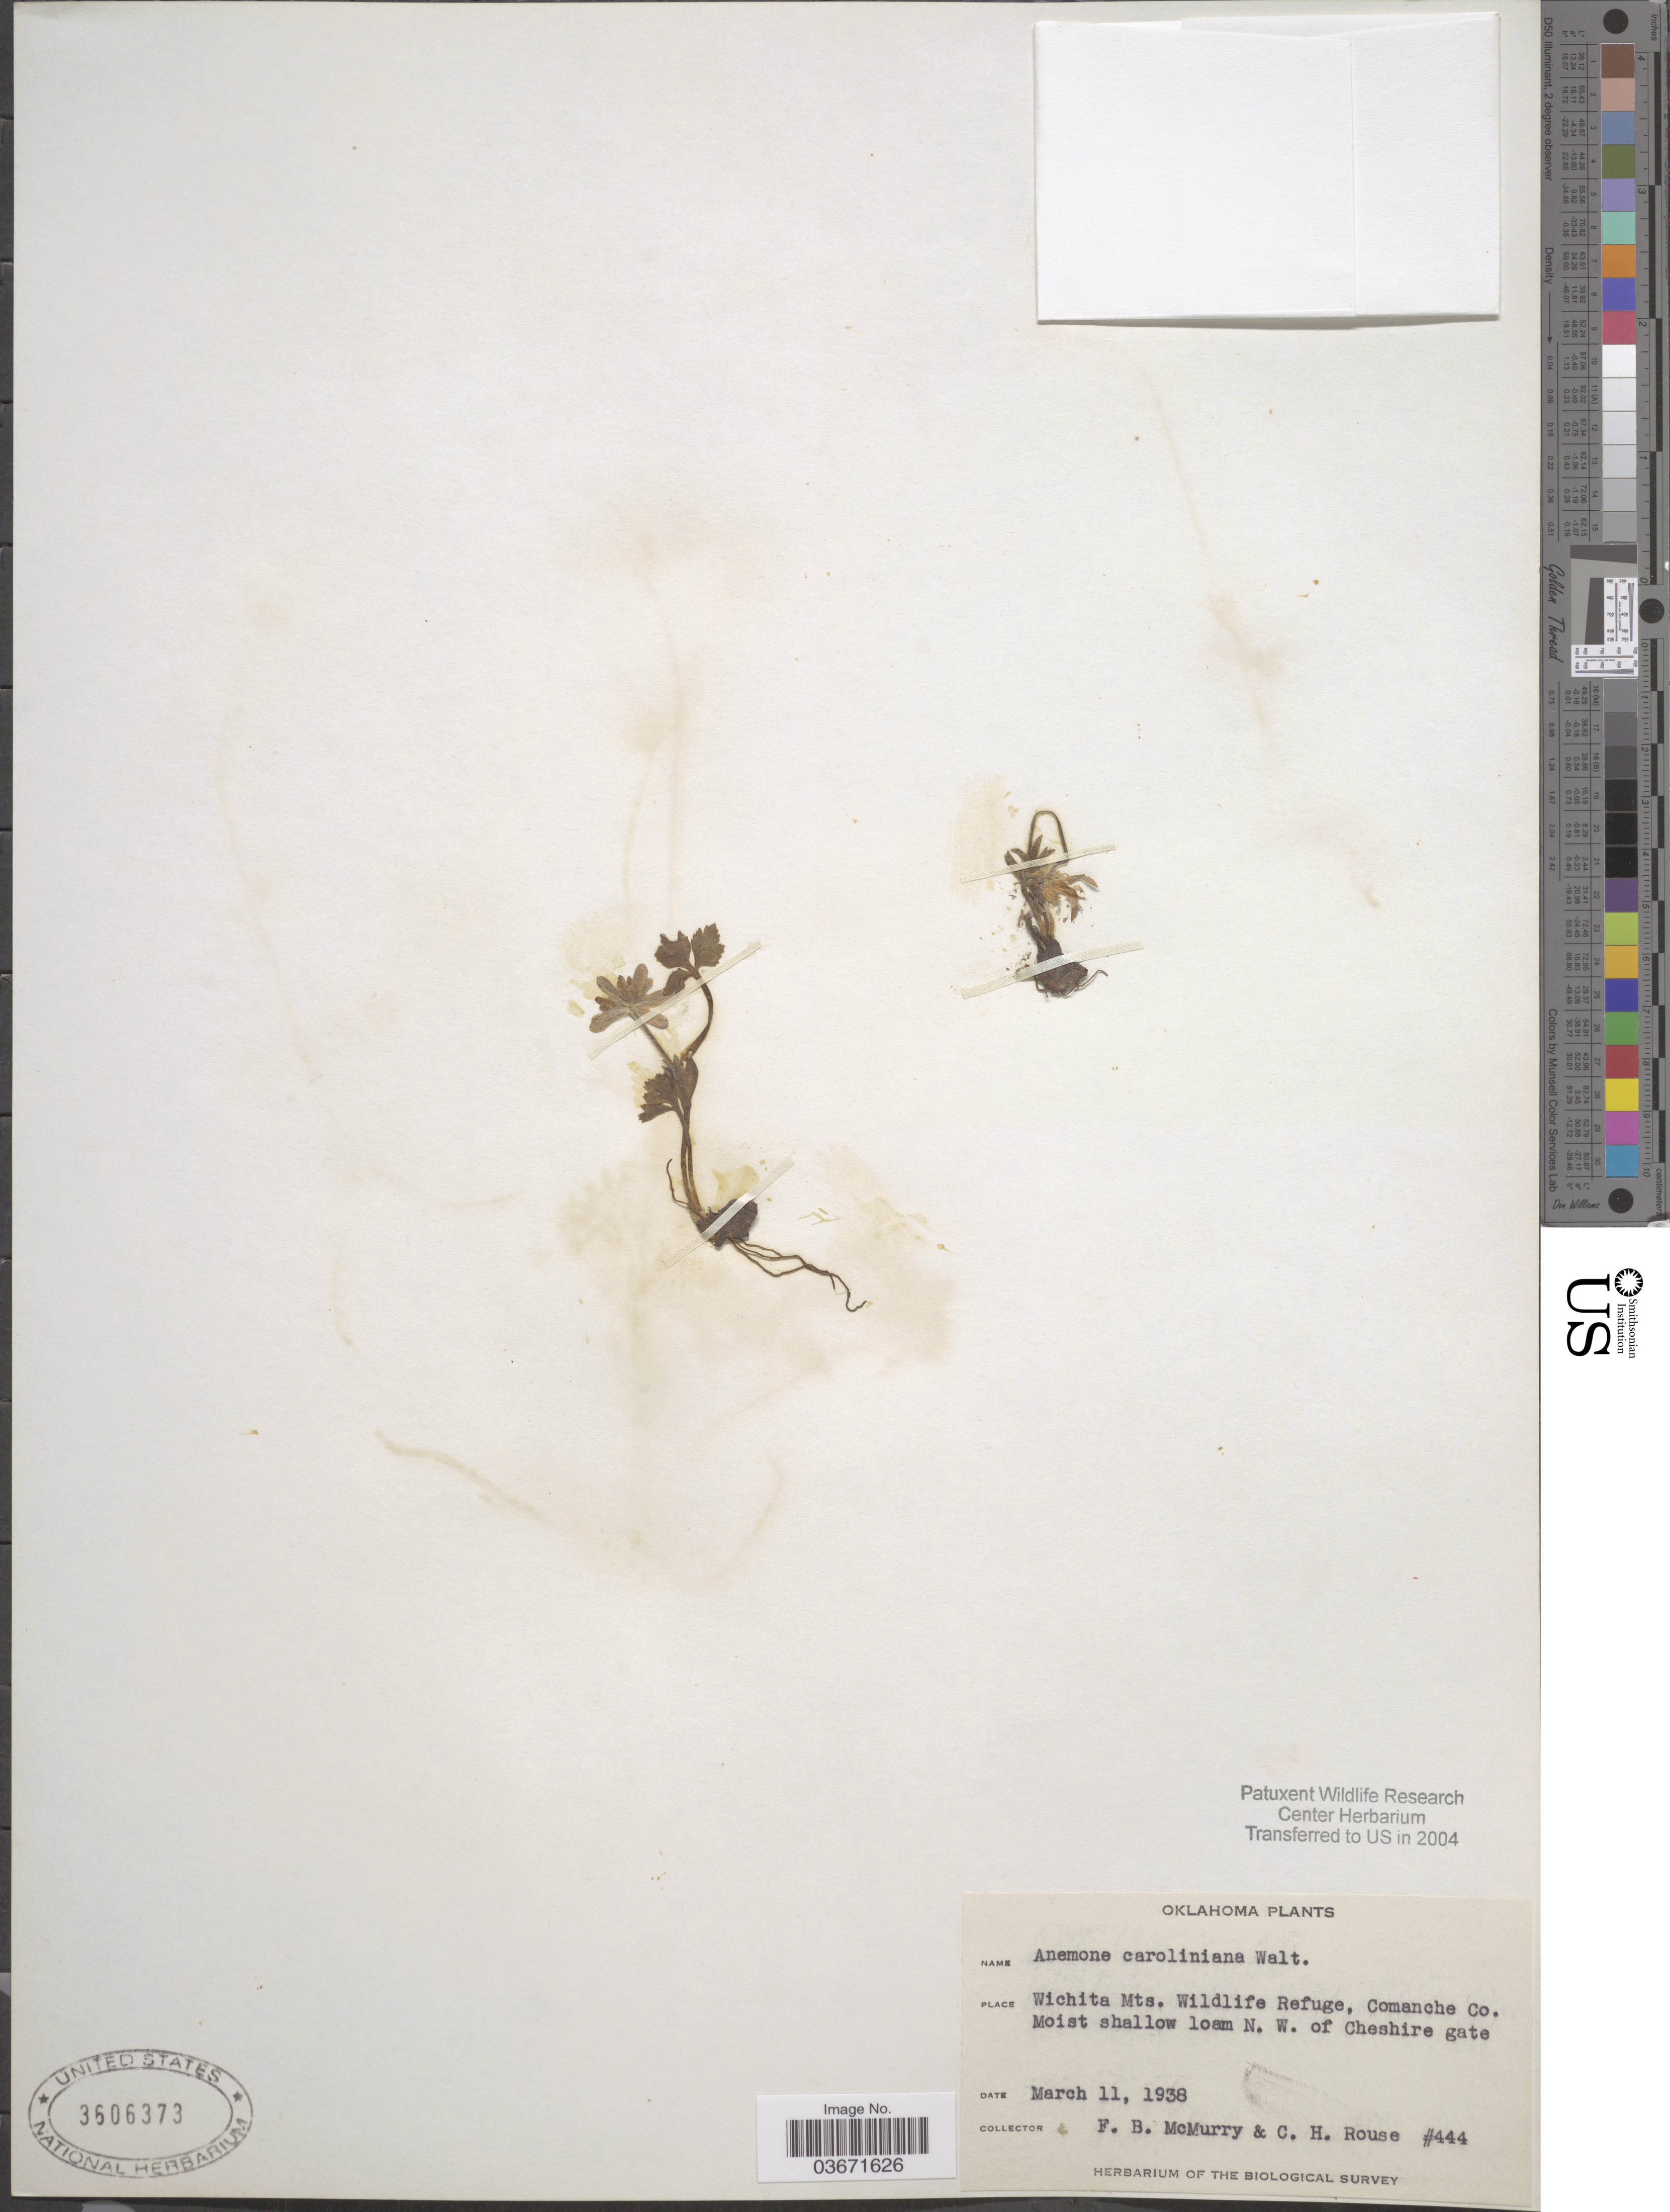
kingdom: Plantae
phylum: Tracheophyta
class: Magnoliopsida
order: Ranunculales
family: Ranunculaceae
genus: Anemone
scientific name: Anemone caroliniana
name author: Walter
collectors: F. B. McMurry & C. Rouse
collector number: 444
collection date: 1938-03-11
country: United States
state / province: Oklahoma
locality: Wichita Mts. Wildlife Refuge, Comanche Co. N. W. of Cheshire gate.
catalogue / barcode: US 3606373